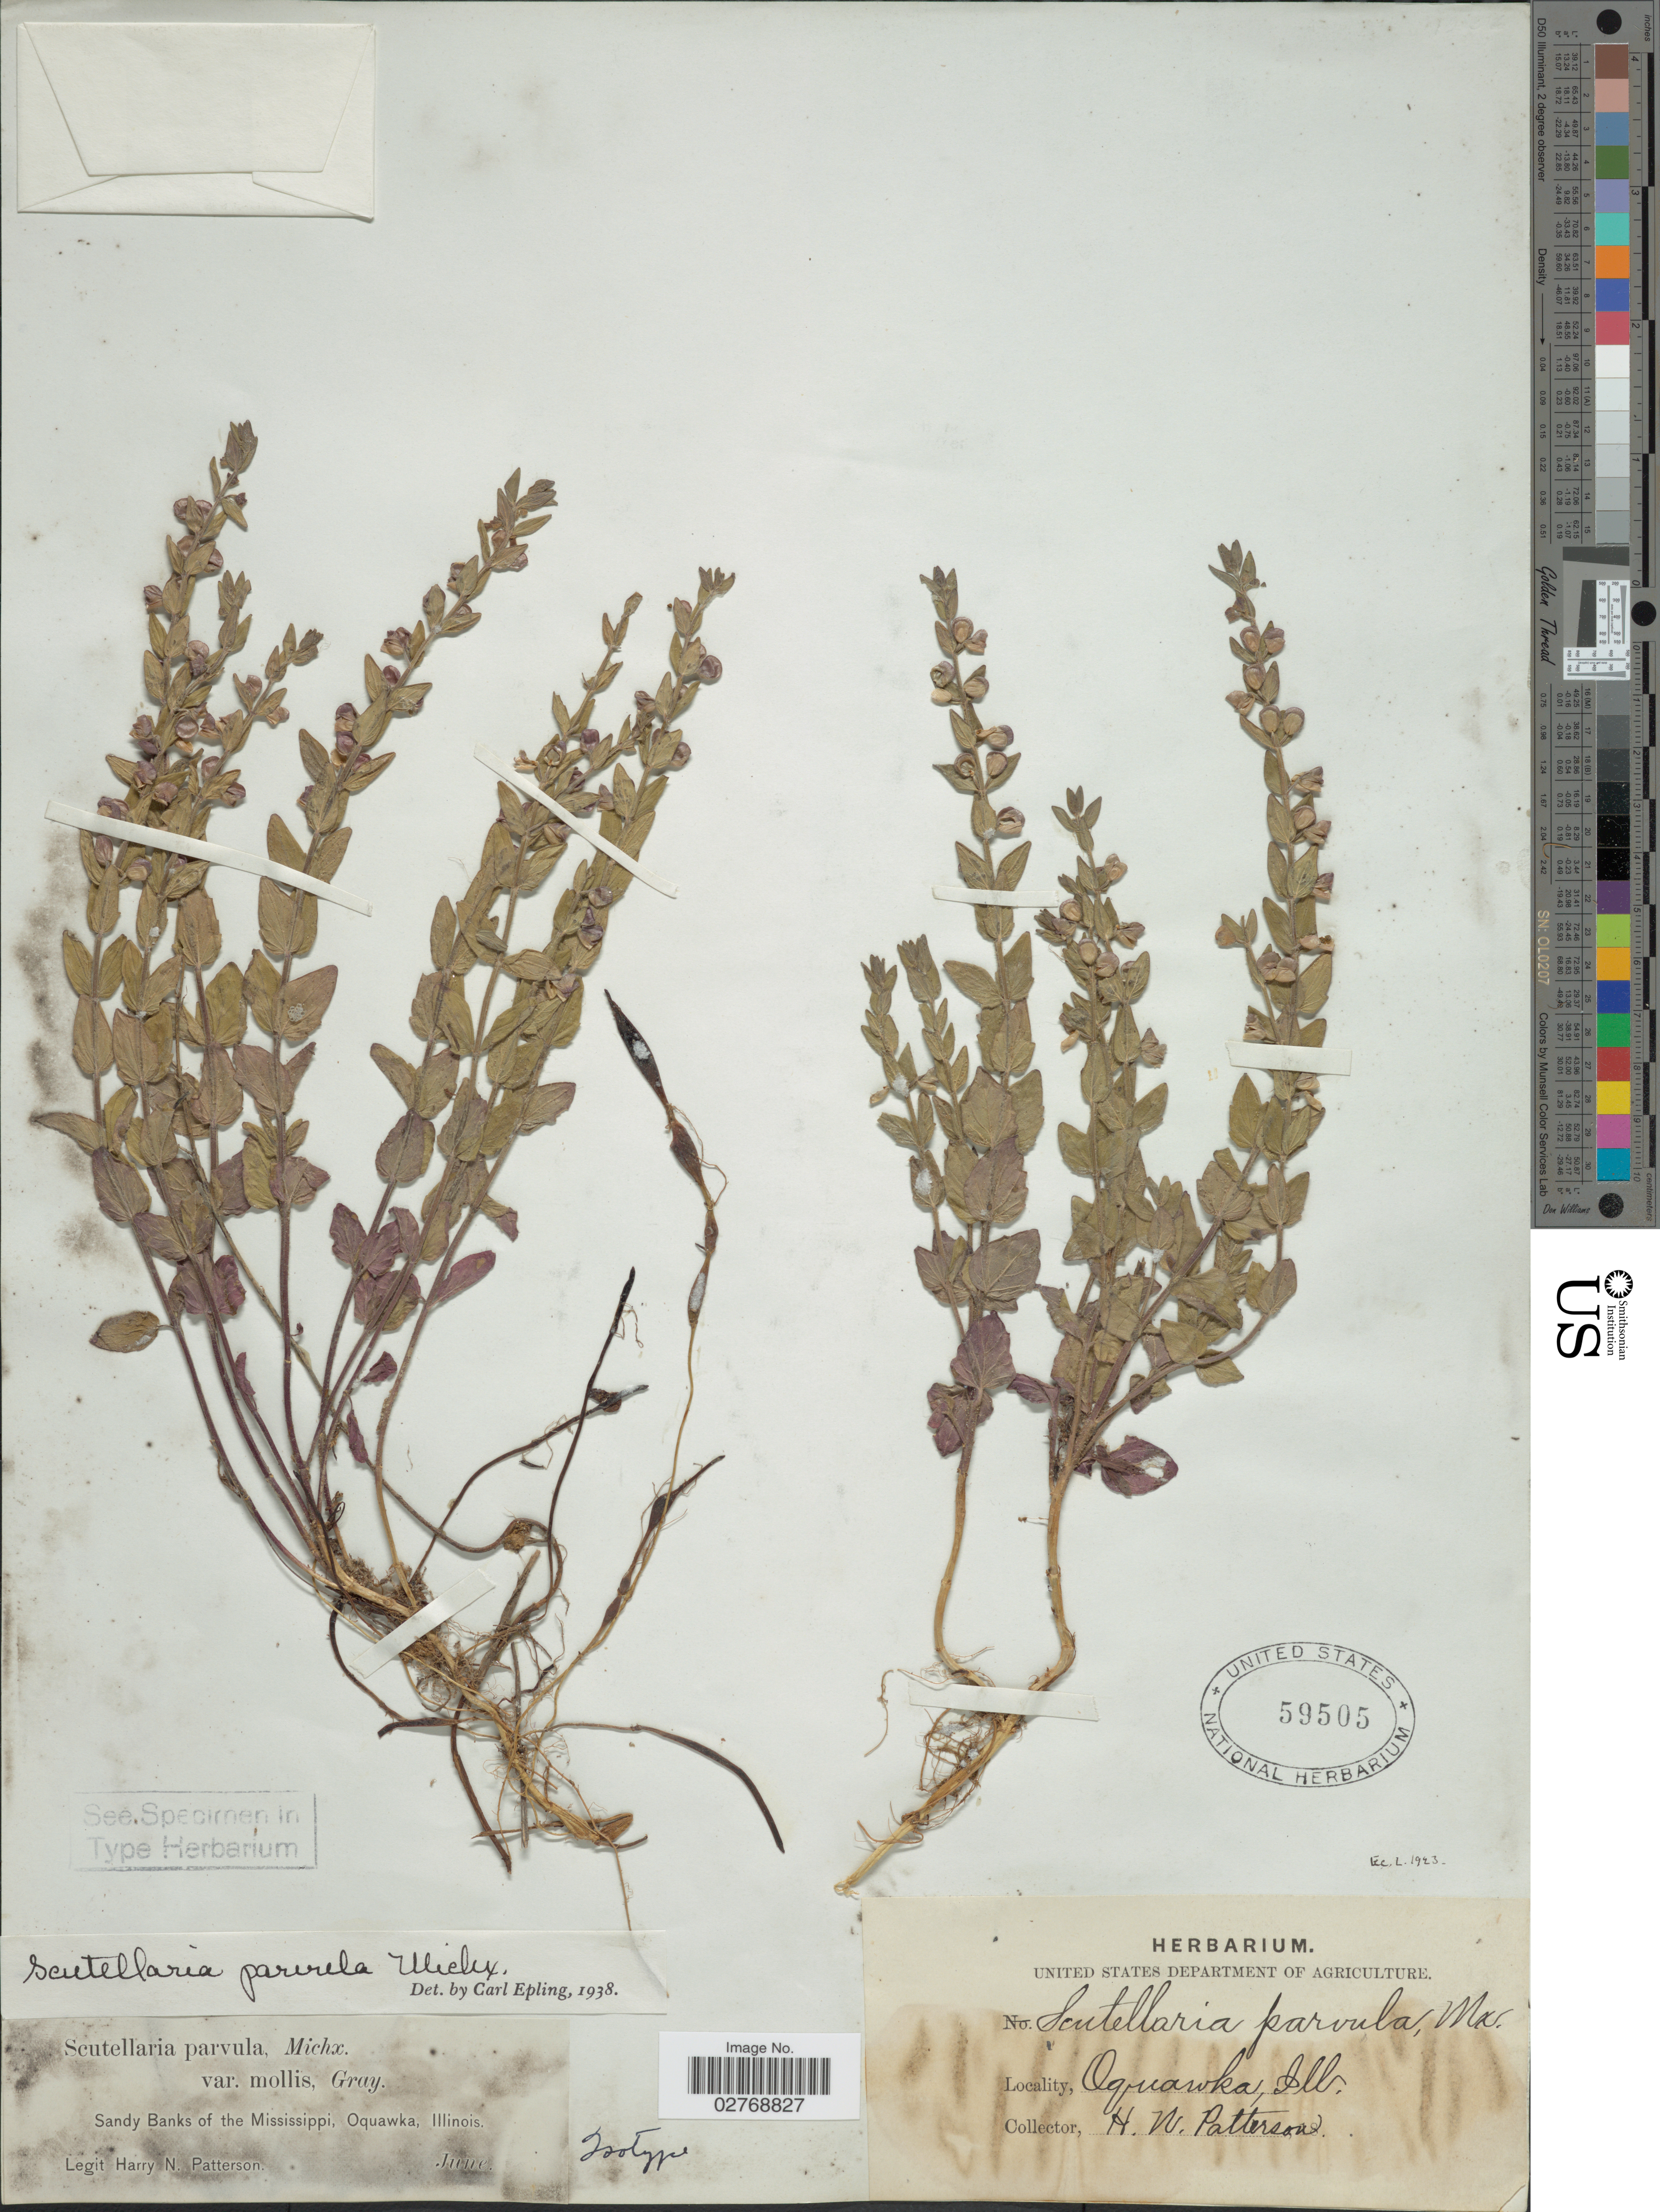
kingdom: Plantae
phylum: Tracheophyta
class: Magnoliopsida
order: Lamiales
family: Lamiaceae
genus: Scutellaria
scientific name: Scutellaria parvula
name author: Michx.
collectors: H. N. Patterson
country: United States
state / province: Illinois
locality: Sandy Banks of the Mississippi, Oquawka.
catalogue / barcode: US 59505